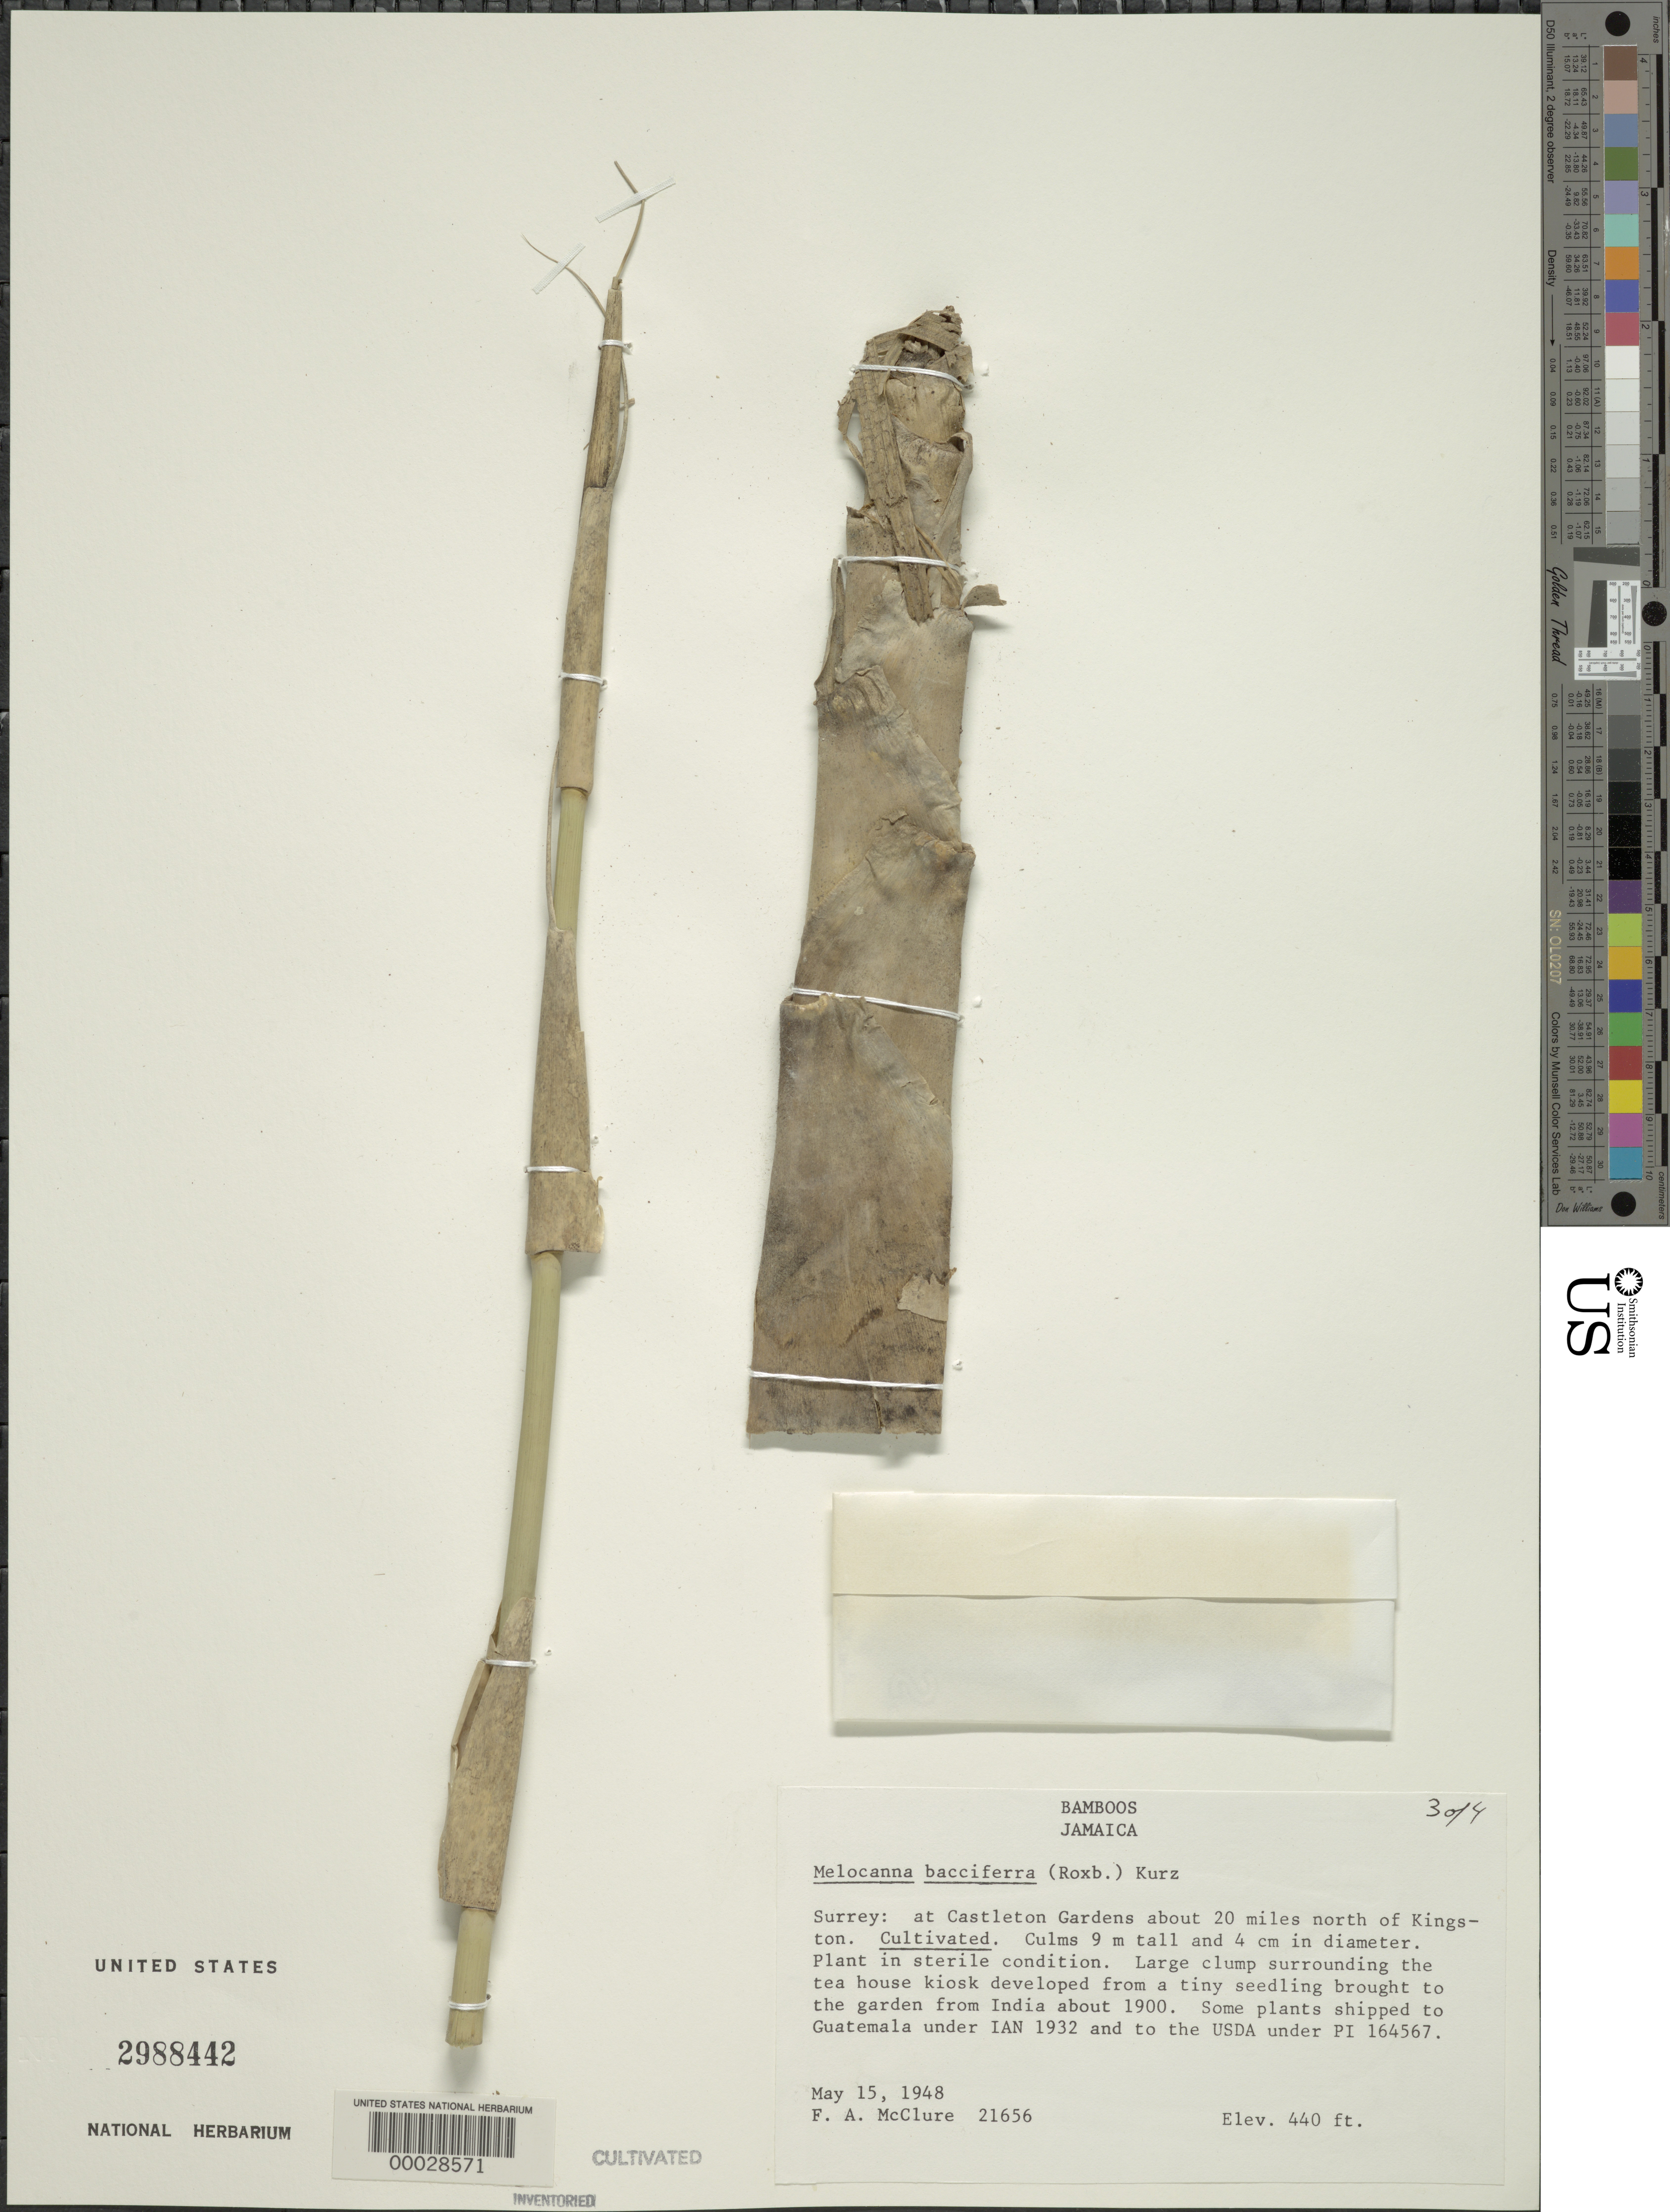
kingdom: Plantae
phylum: Tracheophyta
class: Liliopsida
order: Poales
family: Poaceae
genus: Melocanna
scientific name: Melocanna baccifera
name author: (Roxb.) Kurz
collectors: F. A. McClure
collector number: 21656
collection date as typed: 15 May 1948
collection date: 1948-05-15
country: Jamaica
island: Greater Antilles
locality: Castleton Gardens, N of Kingston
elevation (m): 134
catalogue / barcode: US 2988442